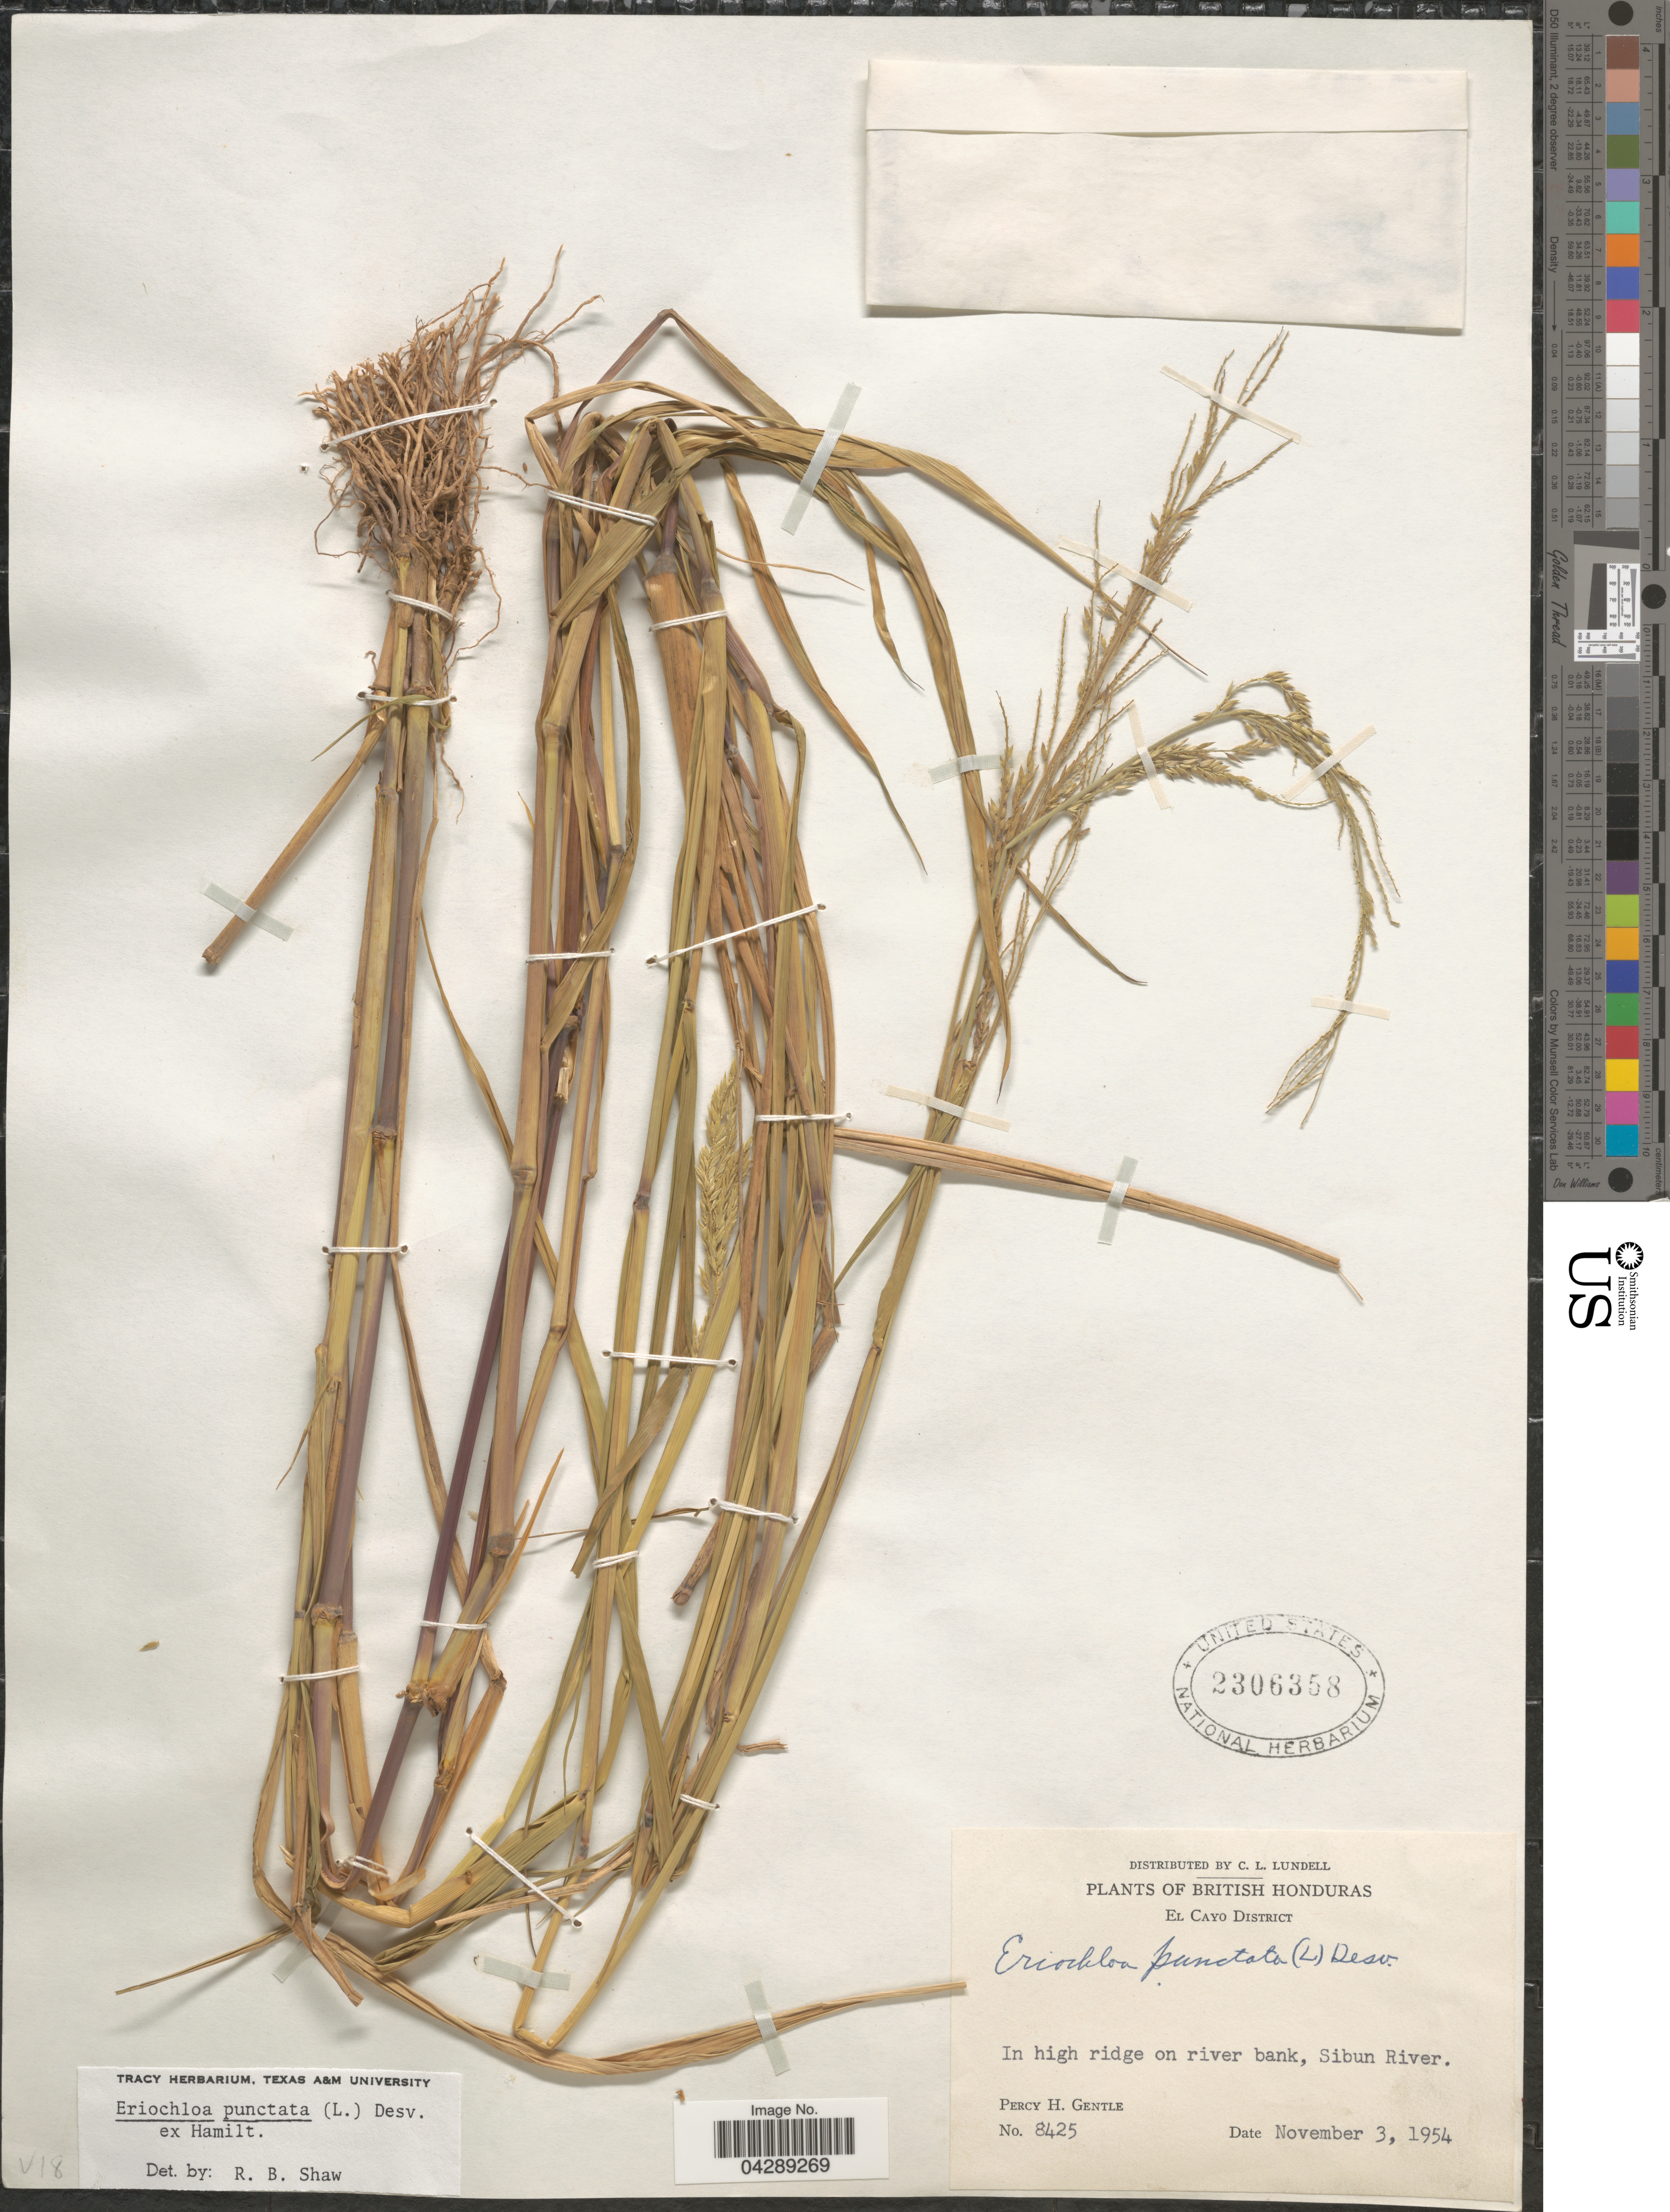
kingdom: Plantae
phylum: Tracheophyta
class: Liliopsida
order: Poales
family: Poaceae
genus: Eriochloa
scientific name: Eriochloa punctata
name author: (L.) Desv. ex Ham.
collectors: P. H. Gentle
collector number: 8425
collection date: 1954-11-03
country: Belize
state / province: Cayo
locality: British Honduras. El Cayo District. In high ridge on river bank, Sibun River.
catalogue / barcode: US 2306358